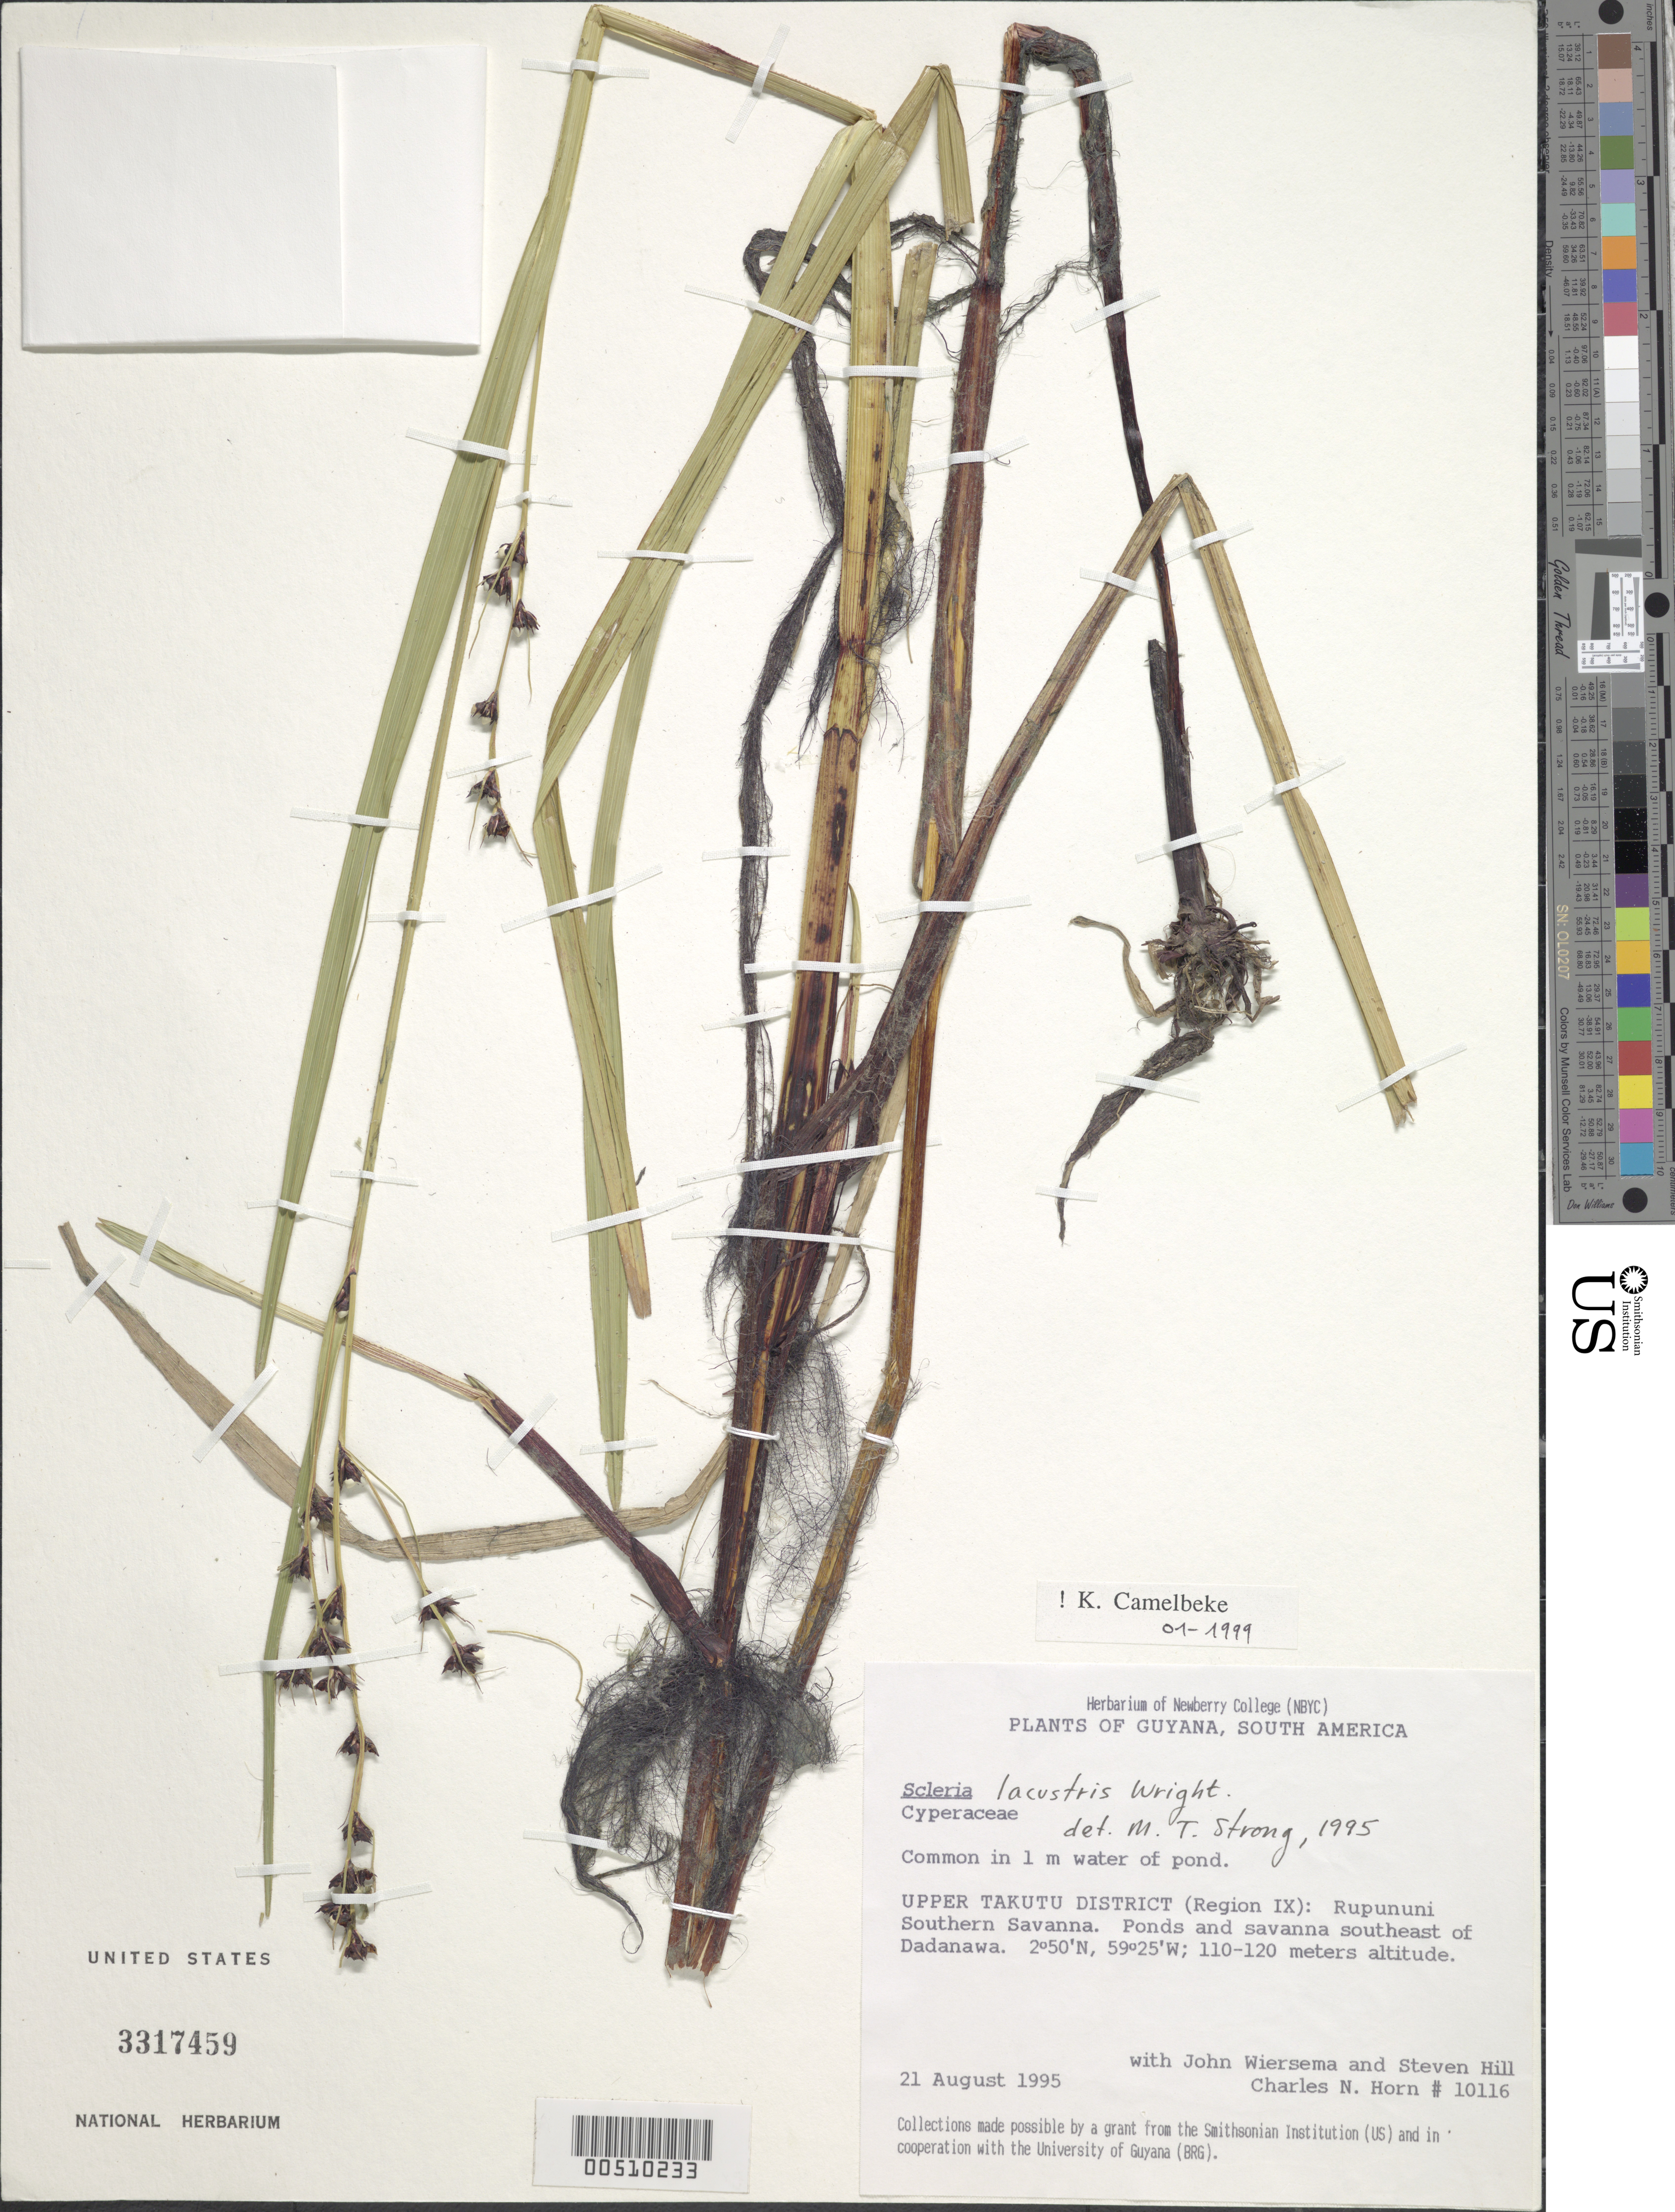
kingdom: Plantae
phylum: Tracheophyta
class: Liliopsida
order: Poales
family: Cyperaceae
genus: Scleria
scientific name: Scleria lacustris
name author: C. Wright in Sauvalle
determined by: Strong, M. T., (US), Smithsonian Institution - National Museum of Natural History (UNITED STATES)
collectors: C. N. Horn, J. H. Wiersema & S. Hill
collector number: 10116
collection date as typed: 21 Aug 1995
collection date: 1995-08-21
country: Guyana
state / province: U. Takutu-U. Essequibo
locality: Rupununi Southern Savanna, SE of Dadanawa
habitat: In 1m water of pond.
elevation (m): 110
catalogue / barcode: US 3317459